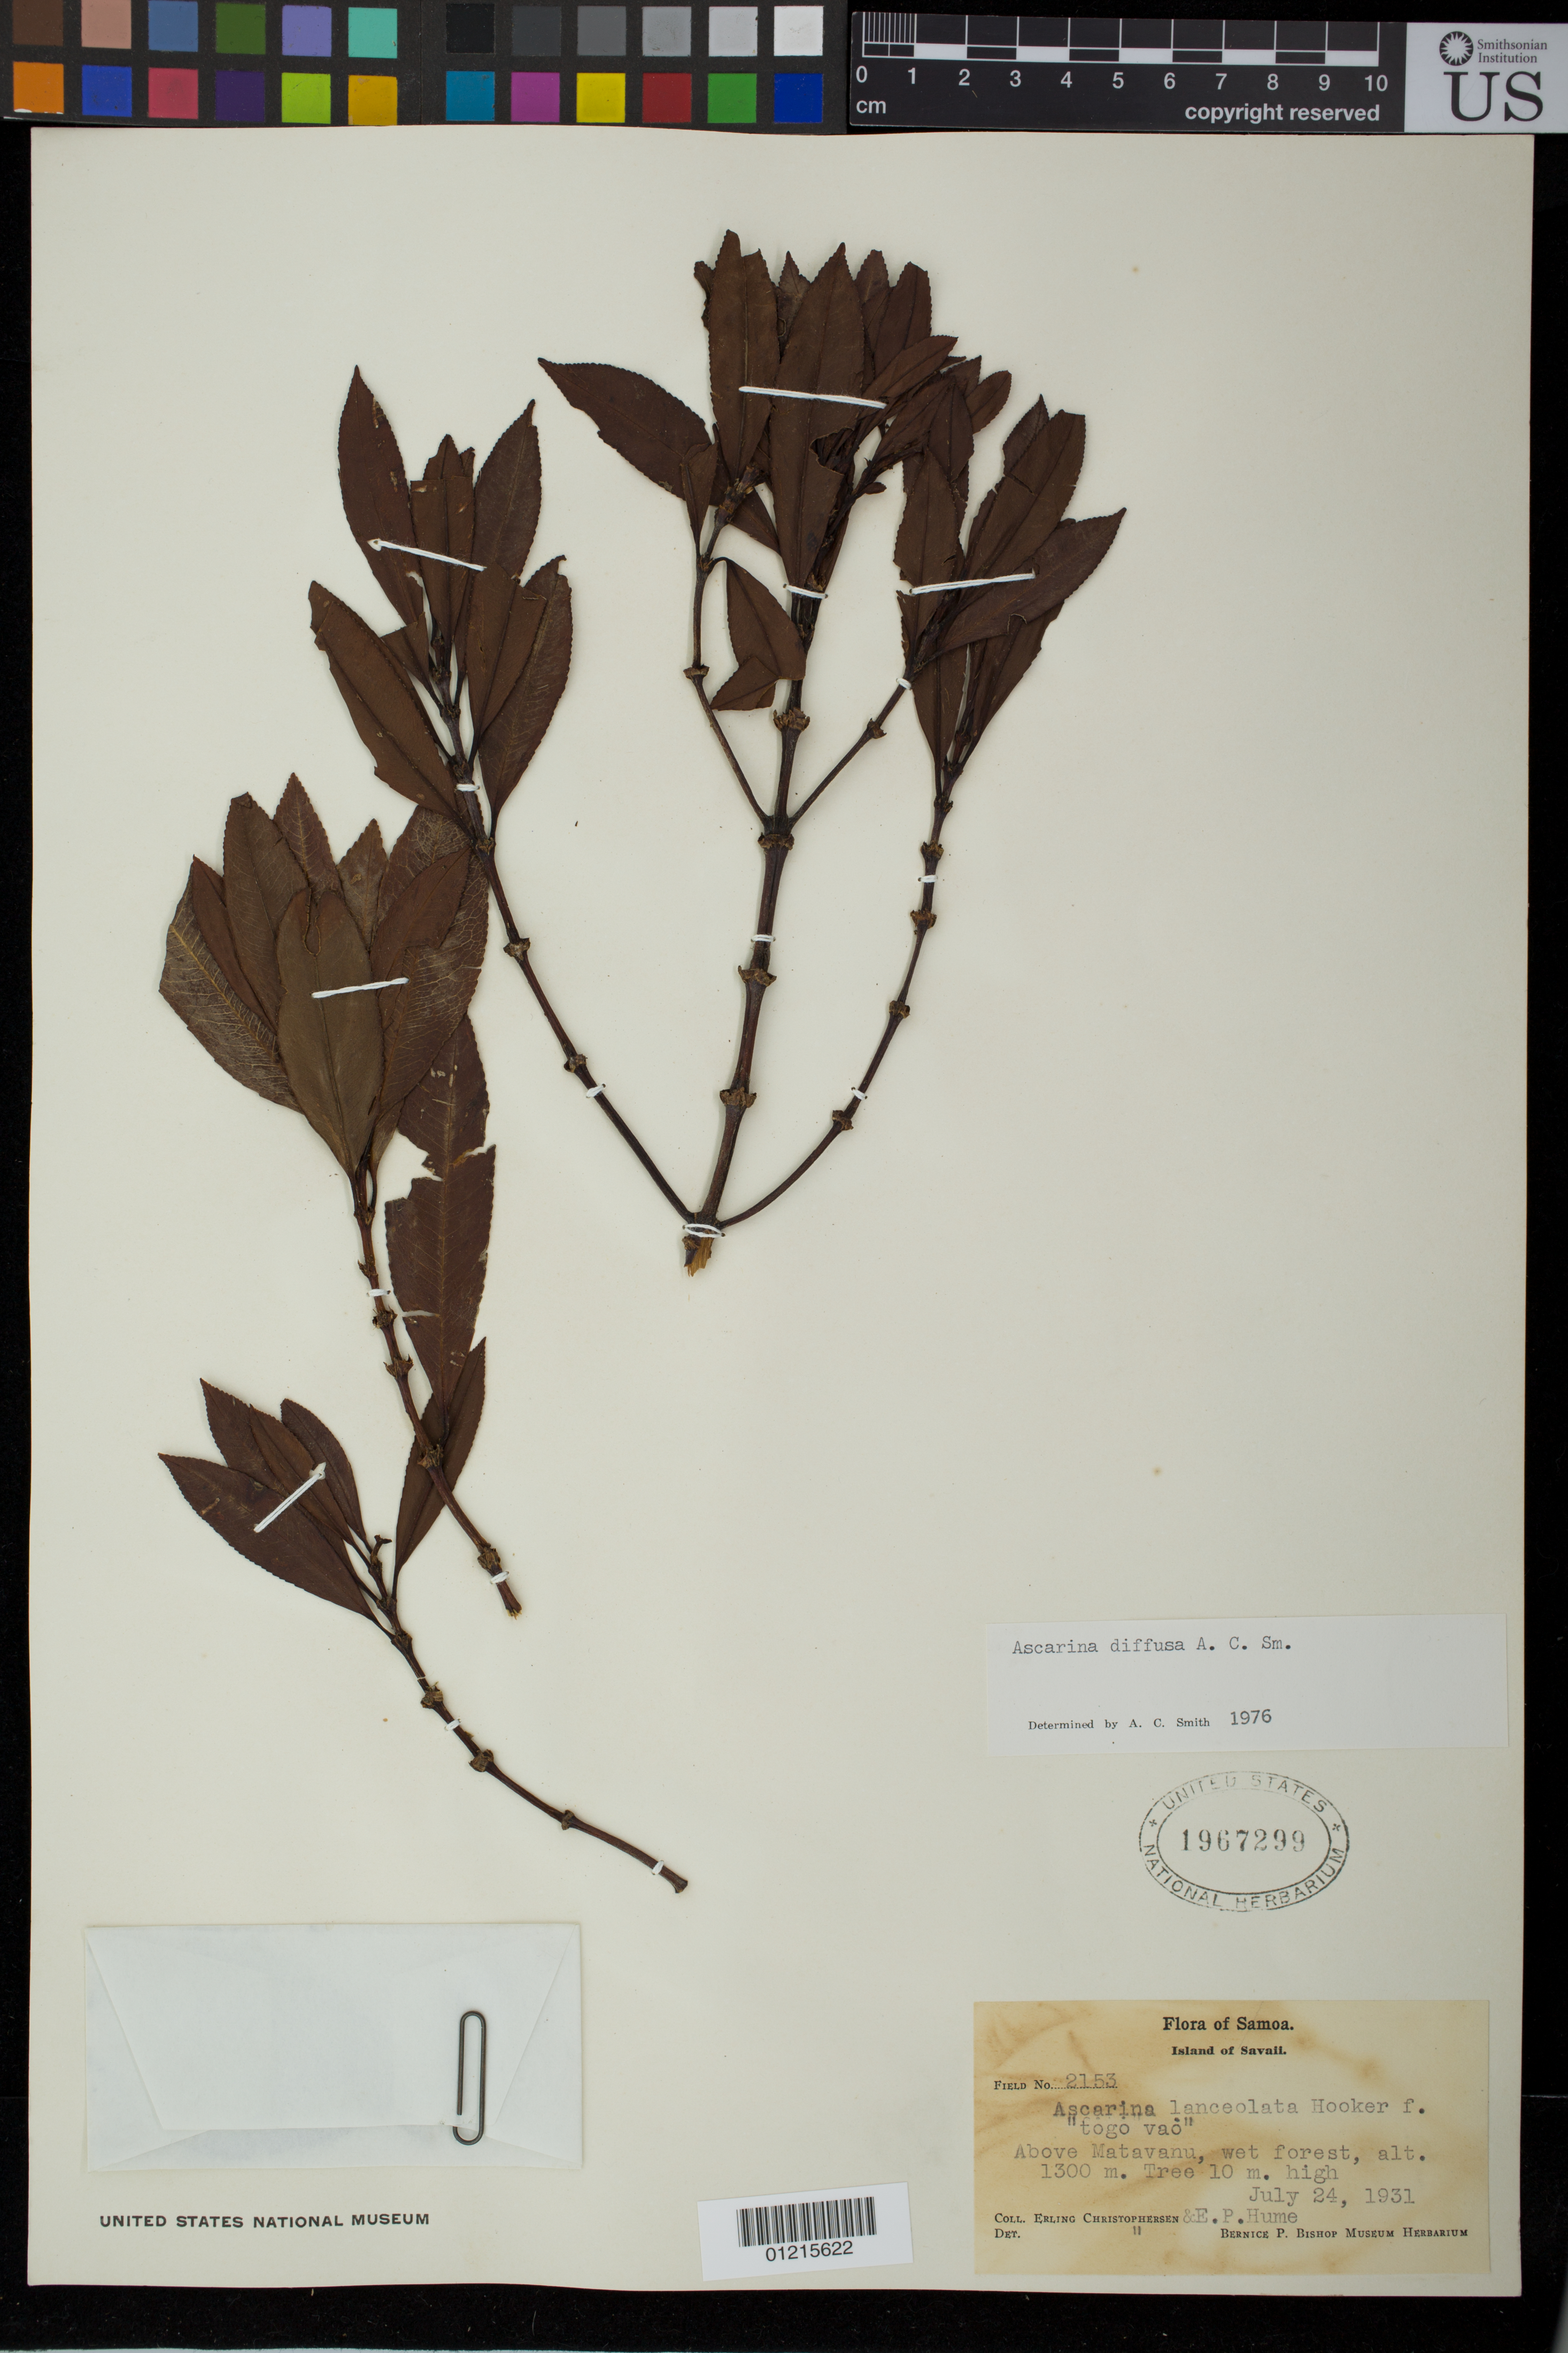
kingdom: Plantae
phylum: Tracheophyta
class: Magnoliopsida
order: Chloranthales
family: Chloranthaceae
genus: Ascarina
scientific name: Ascarina diffusa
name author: A.C. Sm.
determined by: Smith, A. C.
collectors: E. Christophersen & E. Hume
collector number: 2153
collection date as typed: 24 Jul 1931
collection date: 1931-07-24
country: Samoa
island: Savai'i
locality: Above Matavanu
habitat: Wet forest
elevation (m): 1300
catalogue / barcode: US 1967299